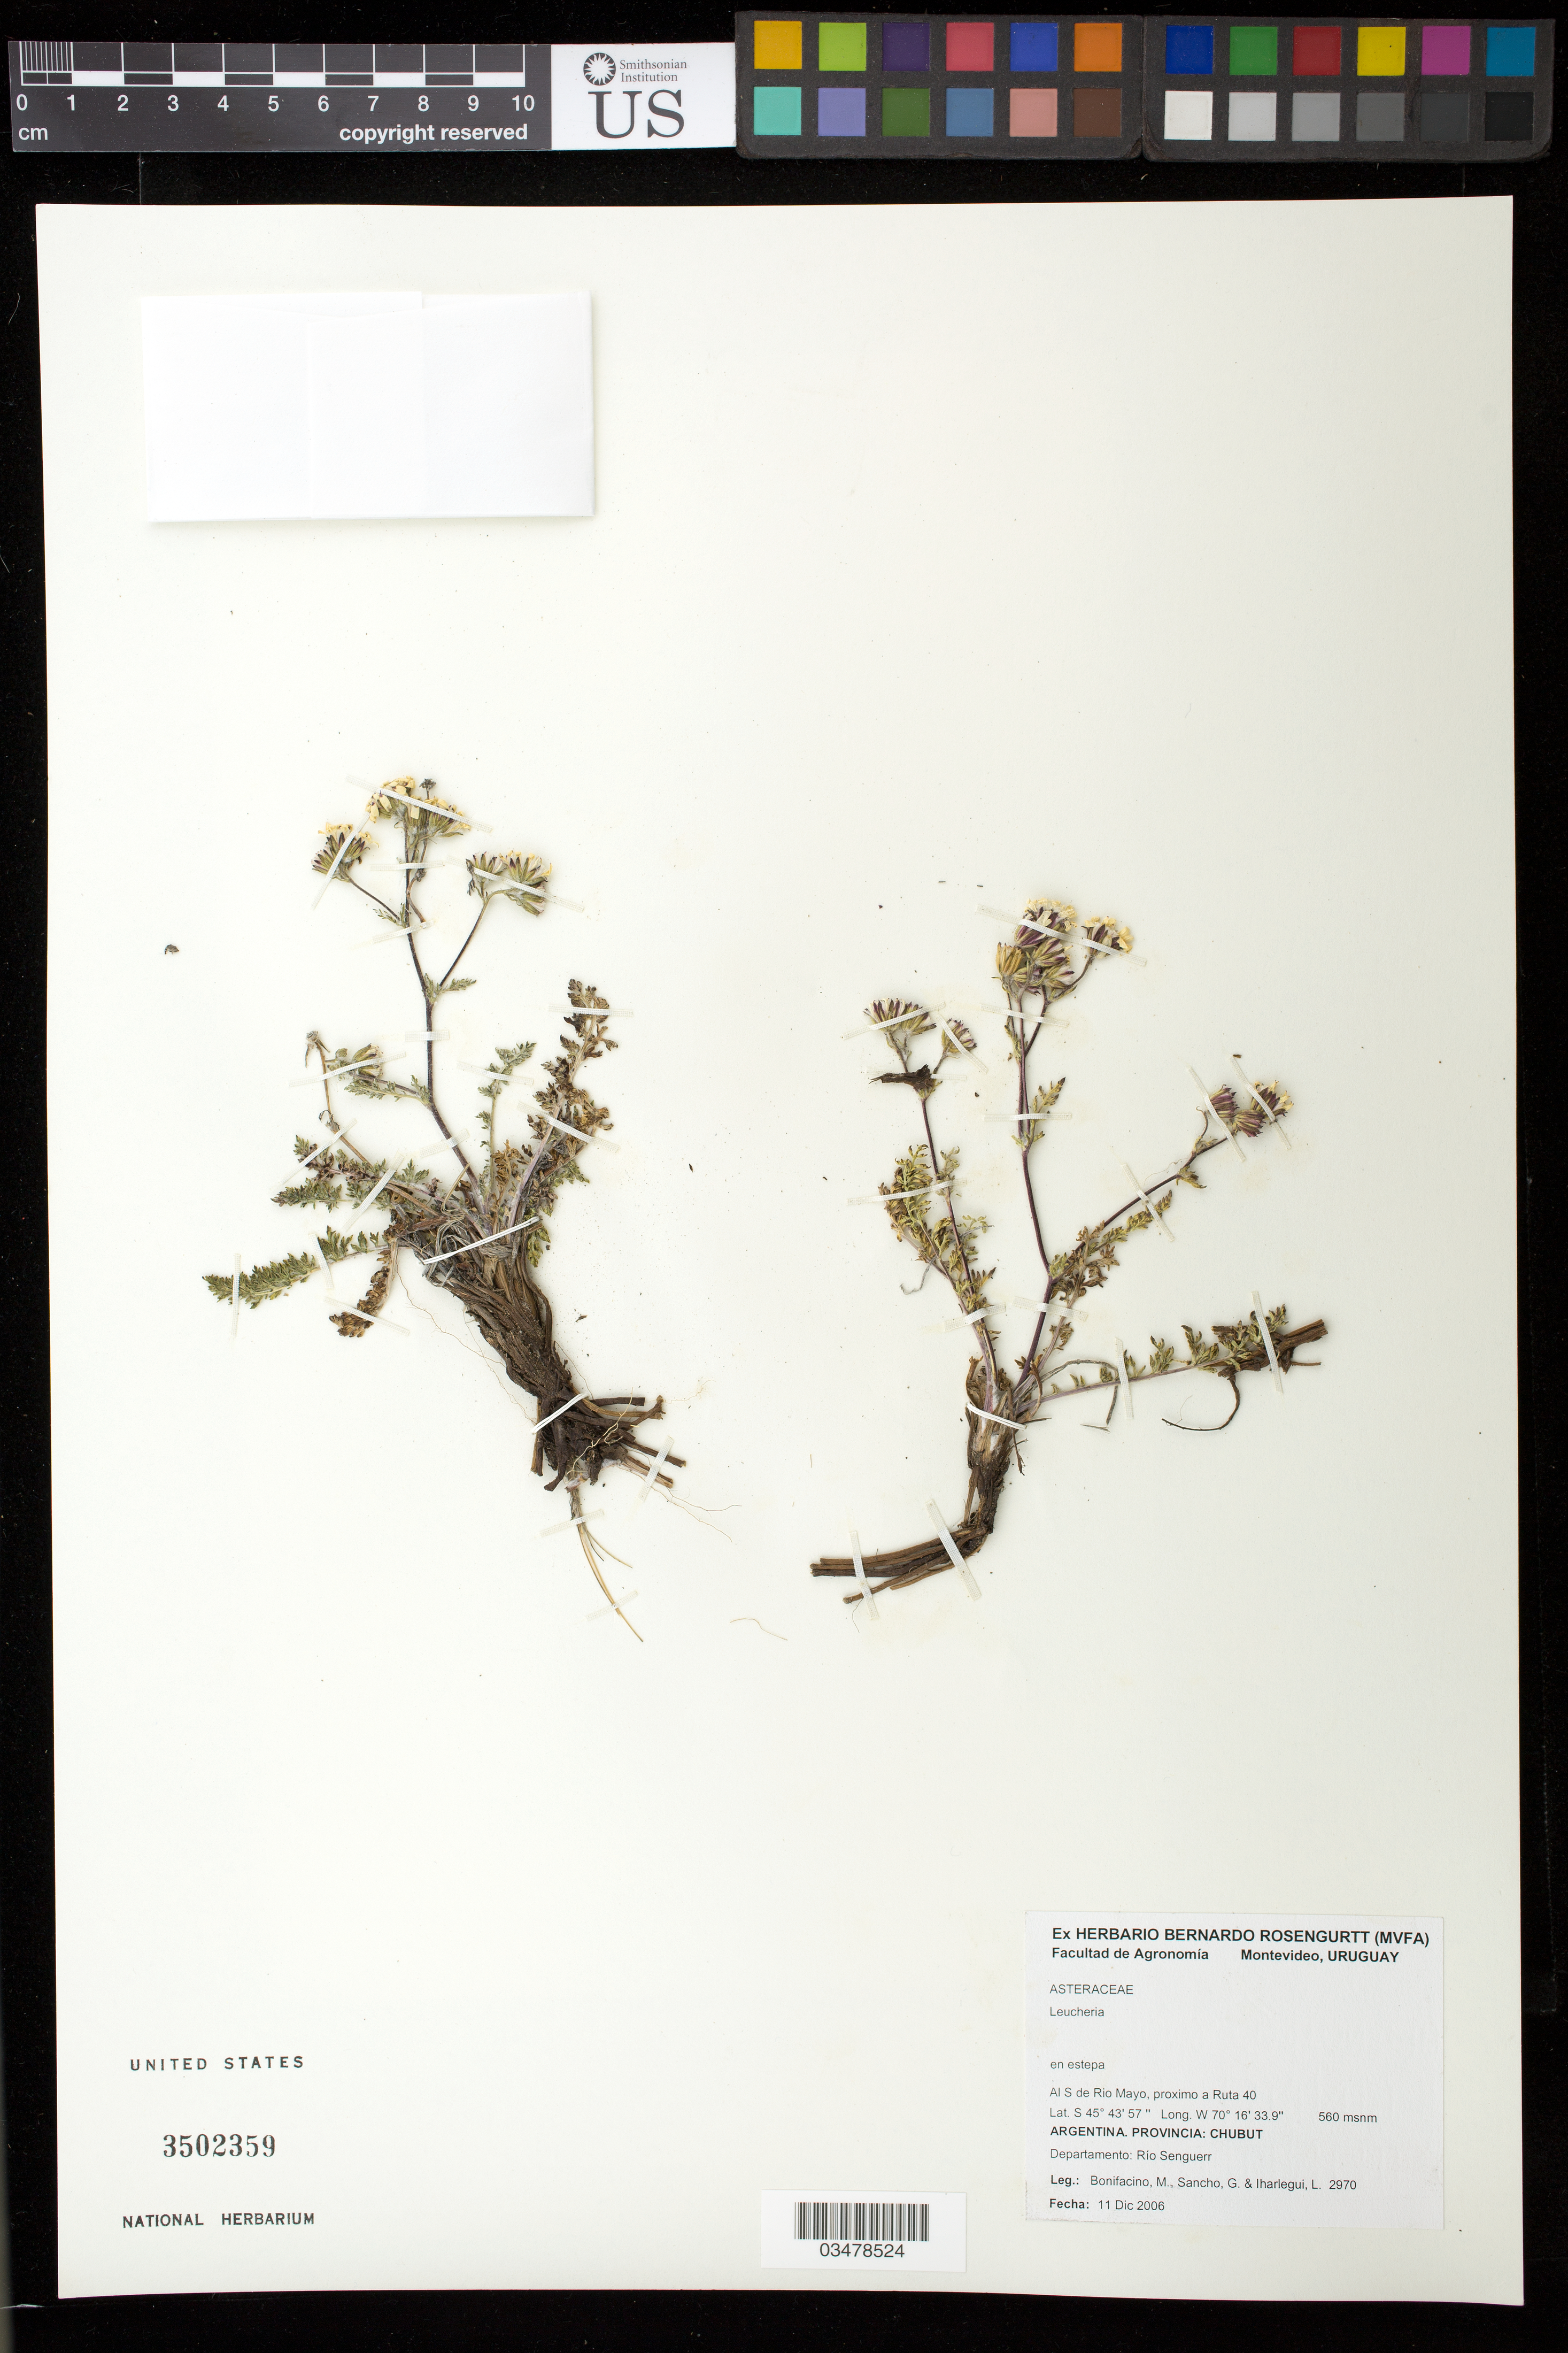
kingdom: Plantae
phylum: Tracheophyta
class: Magnoliopsida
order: Asterales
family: Asteraceae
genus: Leucheria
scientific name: Leucheria sp.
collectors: M. Bonifacino, G. Sancho & L. Iharlegui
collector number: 2970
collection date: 2006-12-11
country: Argentina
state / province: Chubut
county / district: Rio Senguerr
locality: Al S de Rio mayo, proxima a Ruta 40.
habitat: En estepa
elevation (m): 560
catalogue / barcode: US 3502359